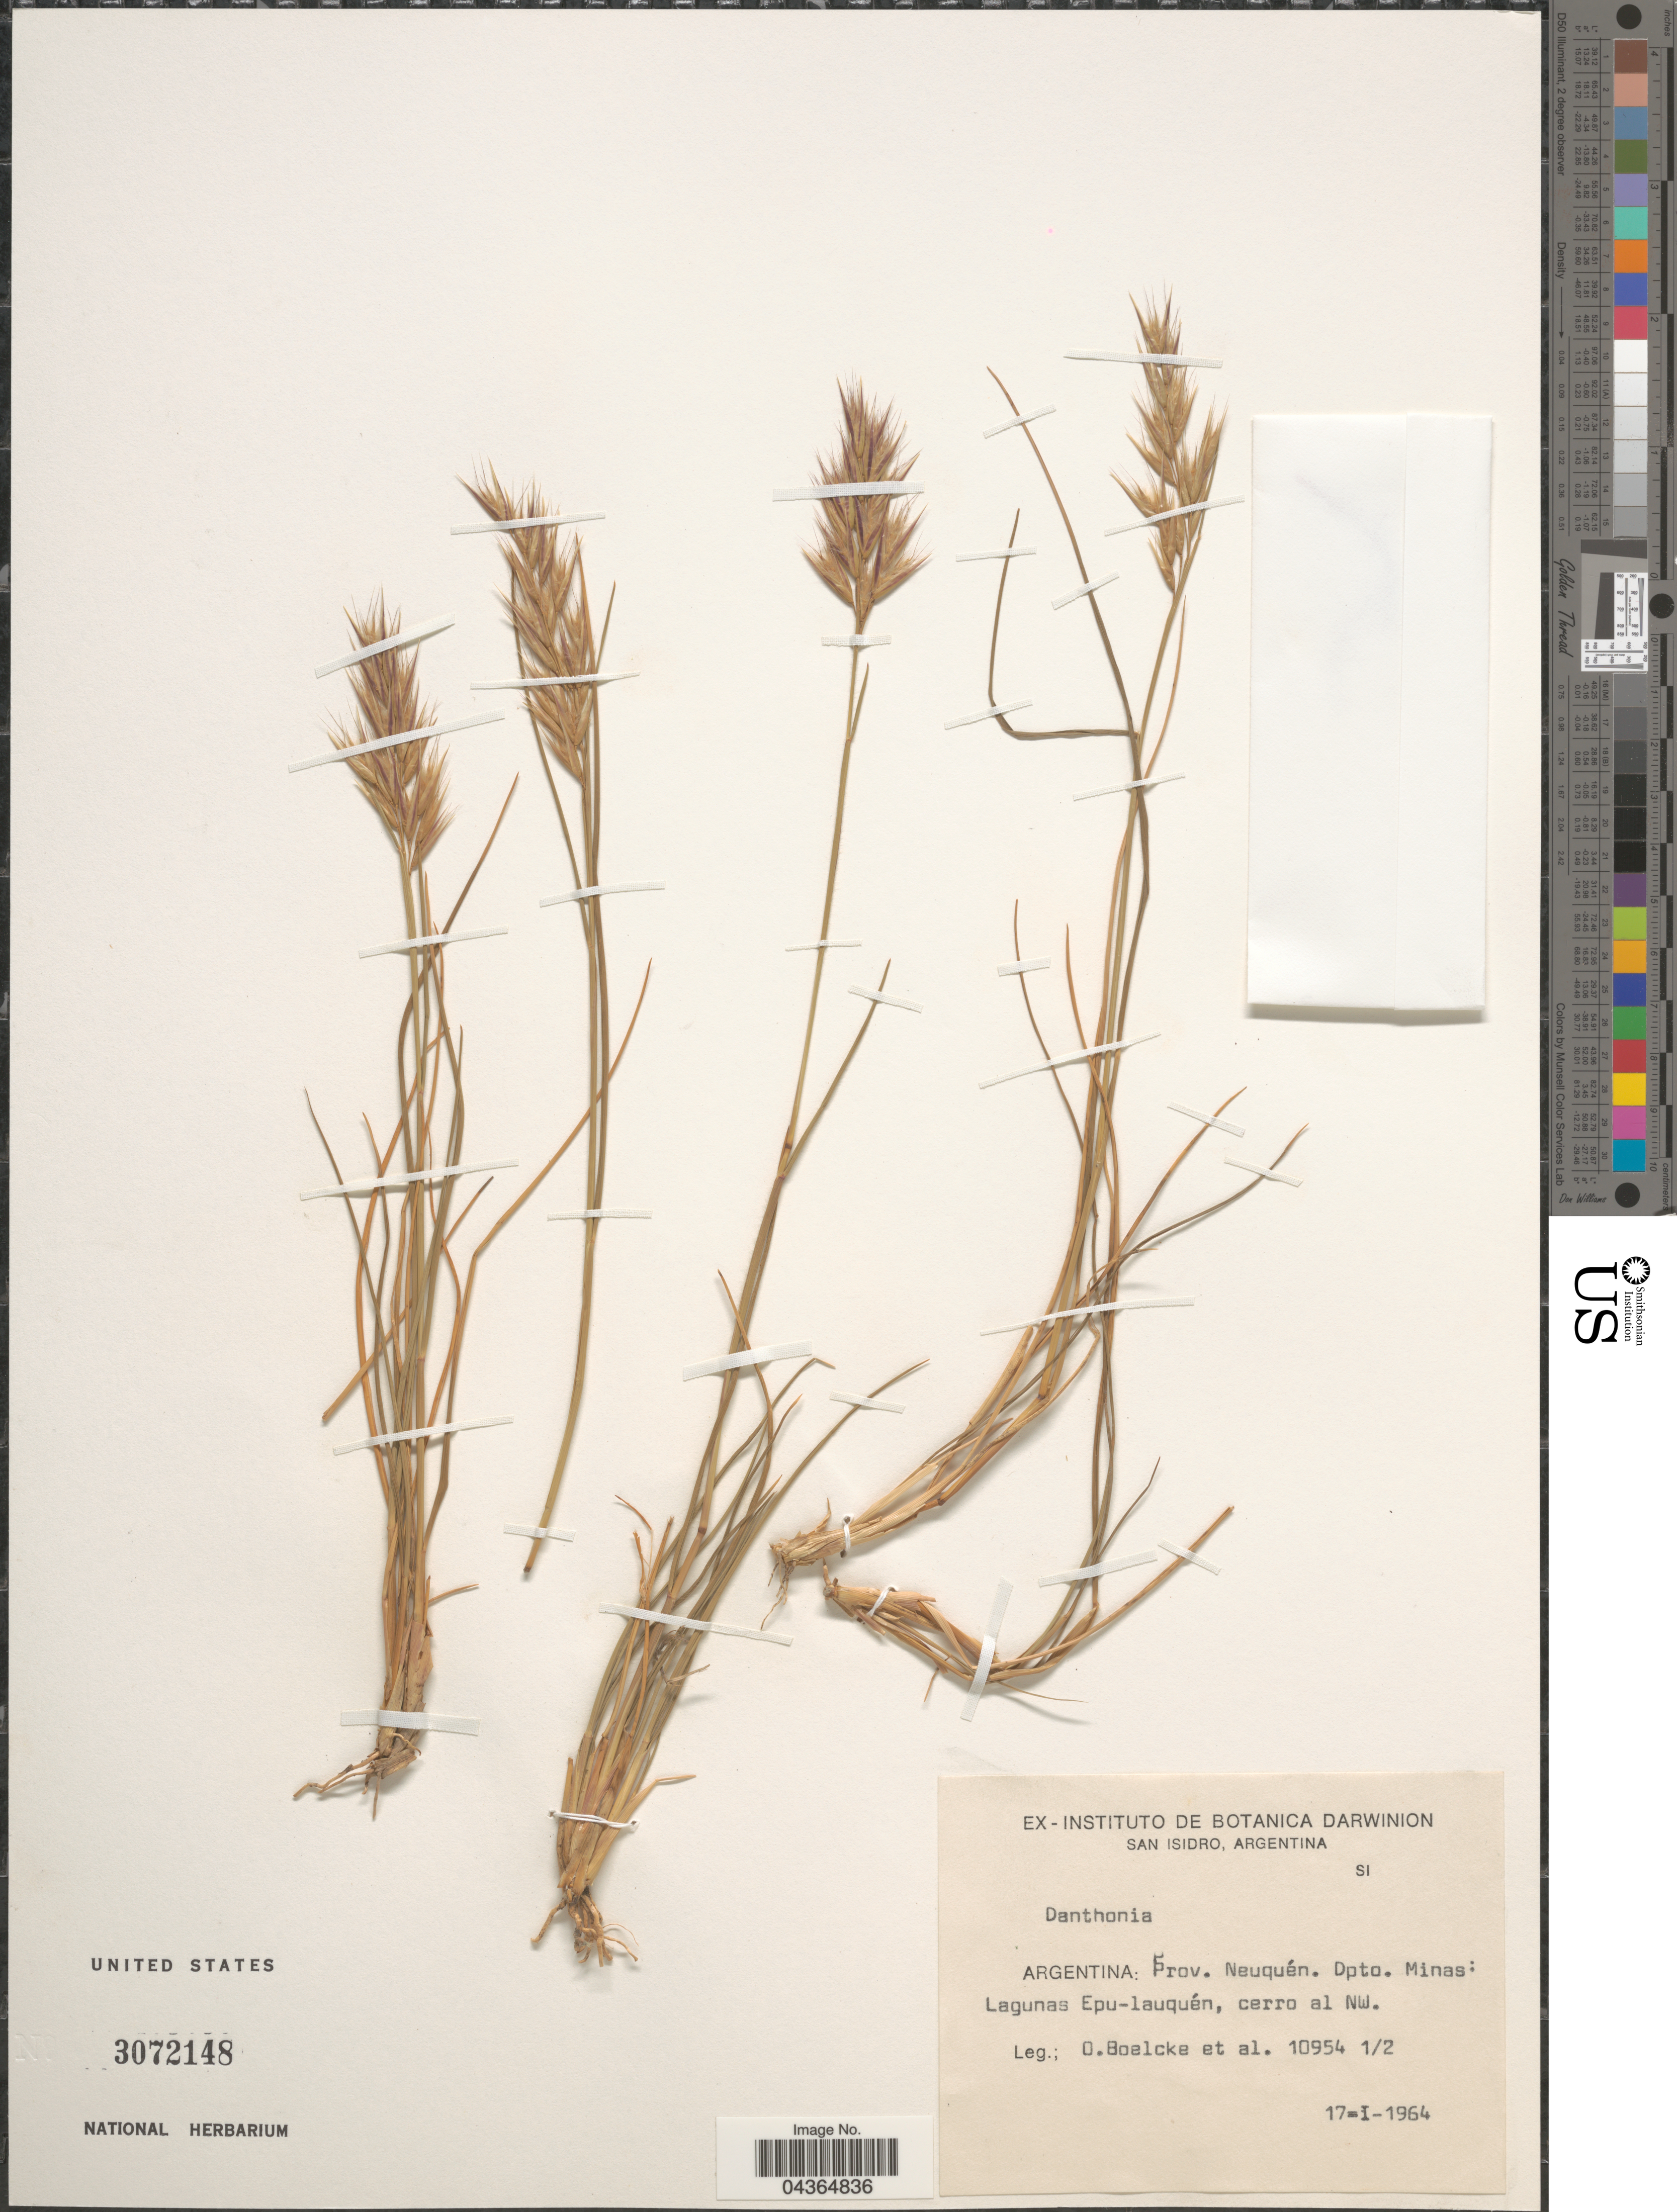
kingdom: Plantae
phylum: Tracheophyta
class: Liliopsida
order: Poales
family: Poaceae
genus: Danthonia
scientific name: Danthonia sp.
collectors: O. Boelcke & et al.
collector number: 10954 1/2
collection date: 1964-01-17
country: Argentina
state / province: Neuquen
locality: Dpto. Minas: Lagunas Epu-lauquén, cerro al NW.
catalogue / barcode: US 3072148